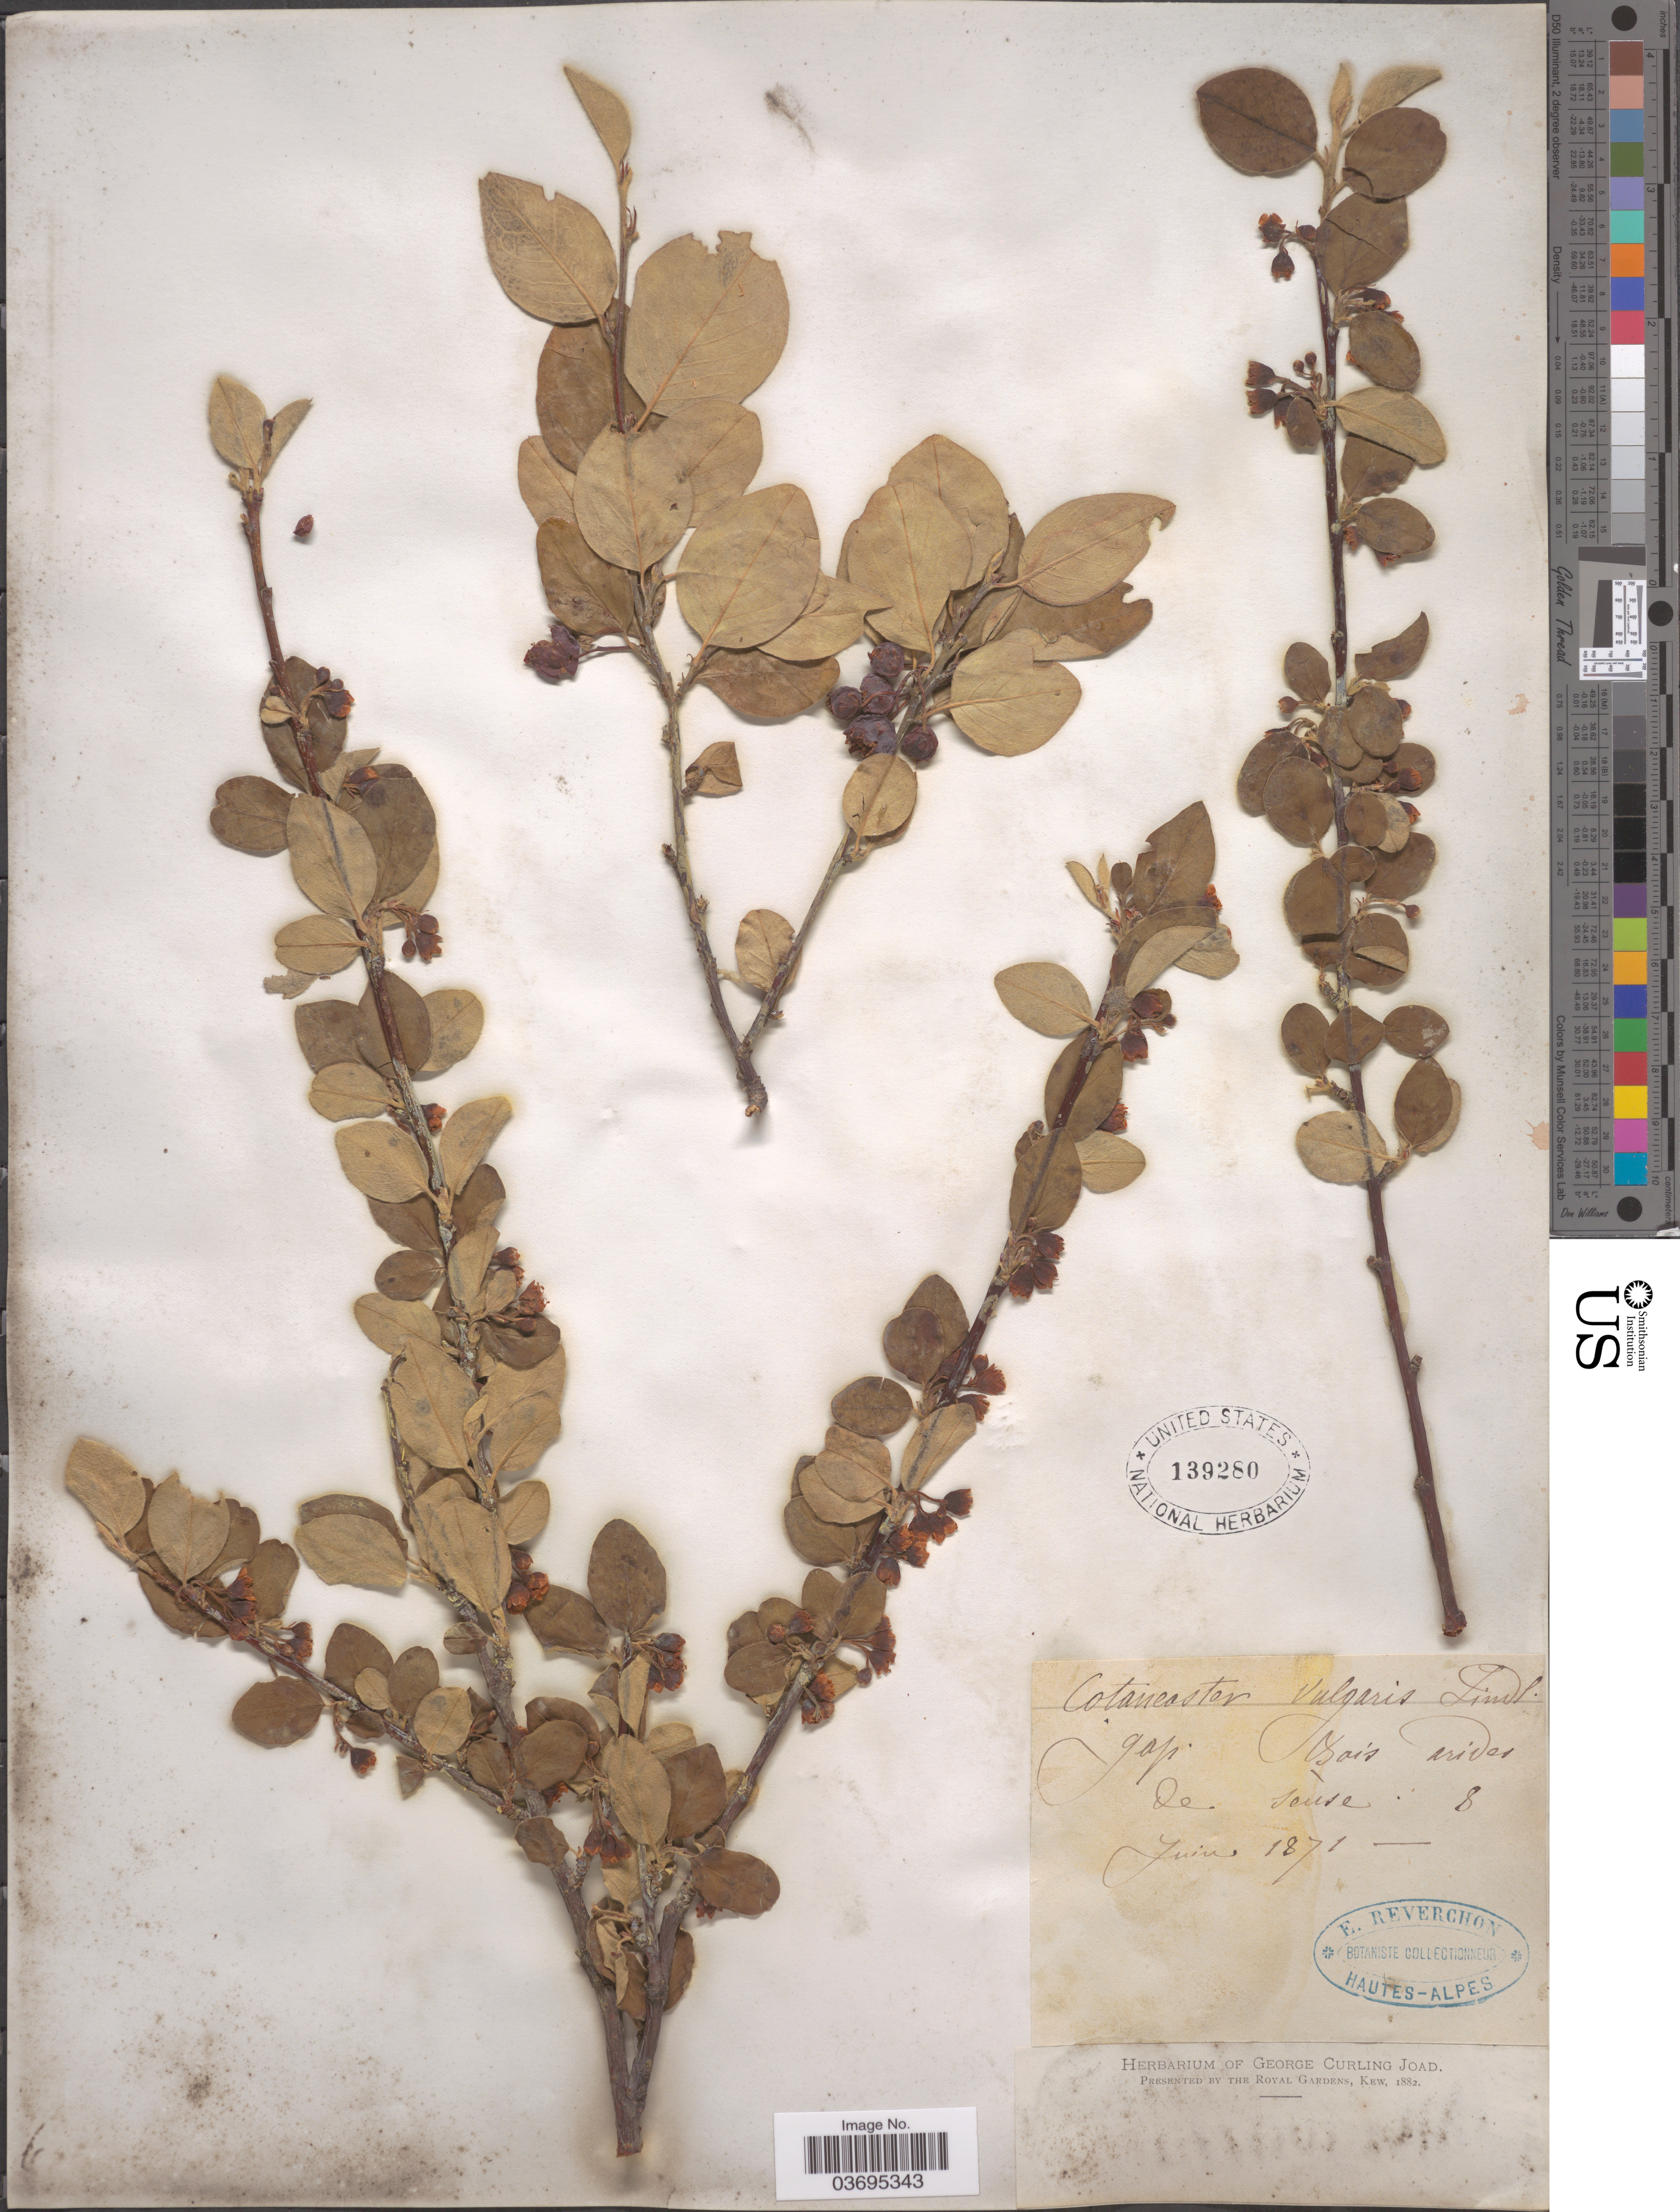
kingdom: Plantae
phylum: Tracheophyta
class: Magnoliopsida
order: Rosales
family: Rosaceae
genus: Cotoneaster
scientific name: Cotoneaster vulgaris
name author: Lindl.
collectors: E. Reverchon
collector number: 8*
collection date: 1871-06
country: France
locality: Gap. Bois arides de seuse.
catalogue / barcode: US 139280